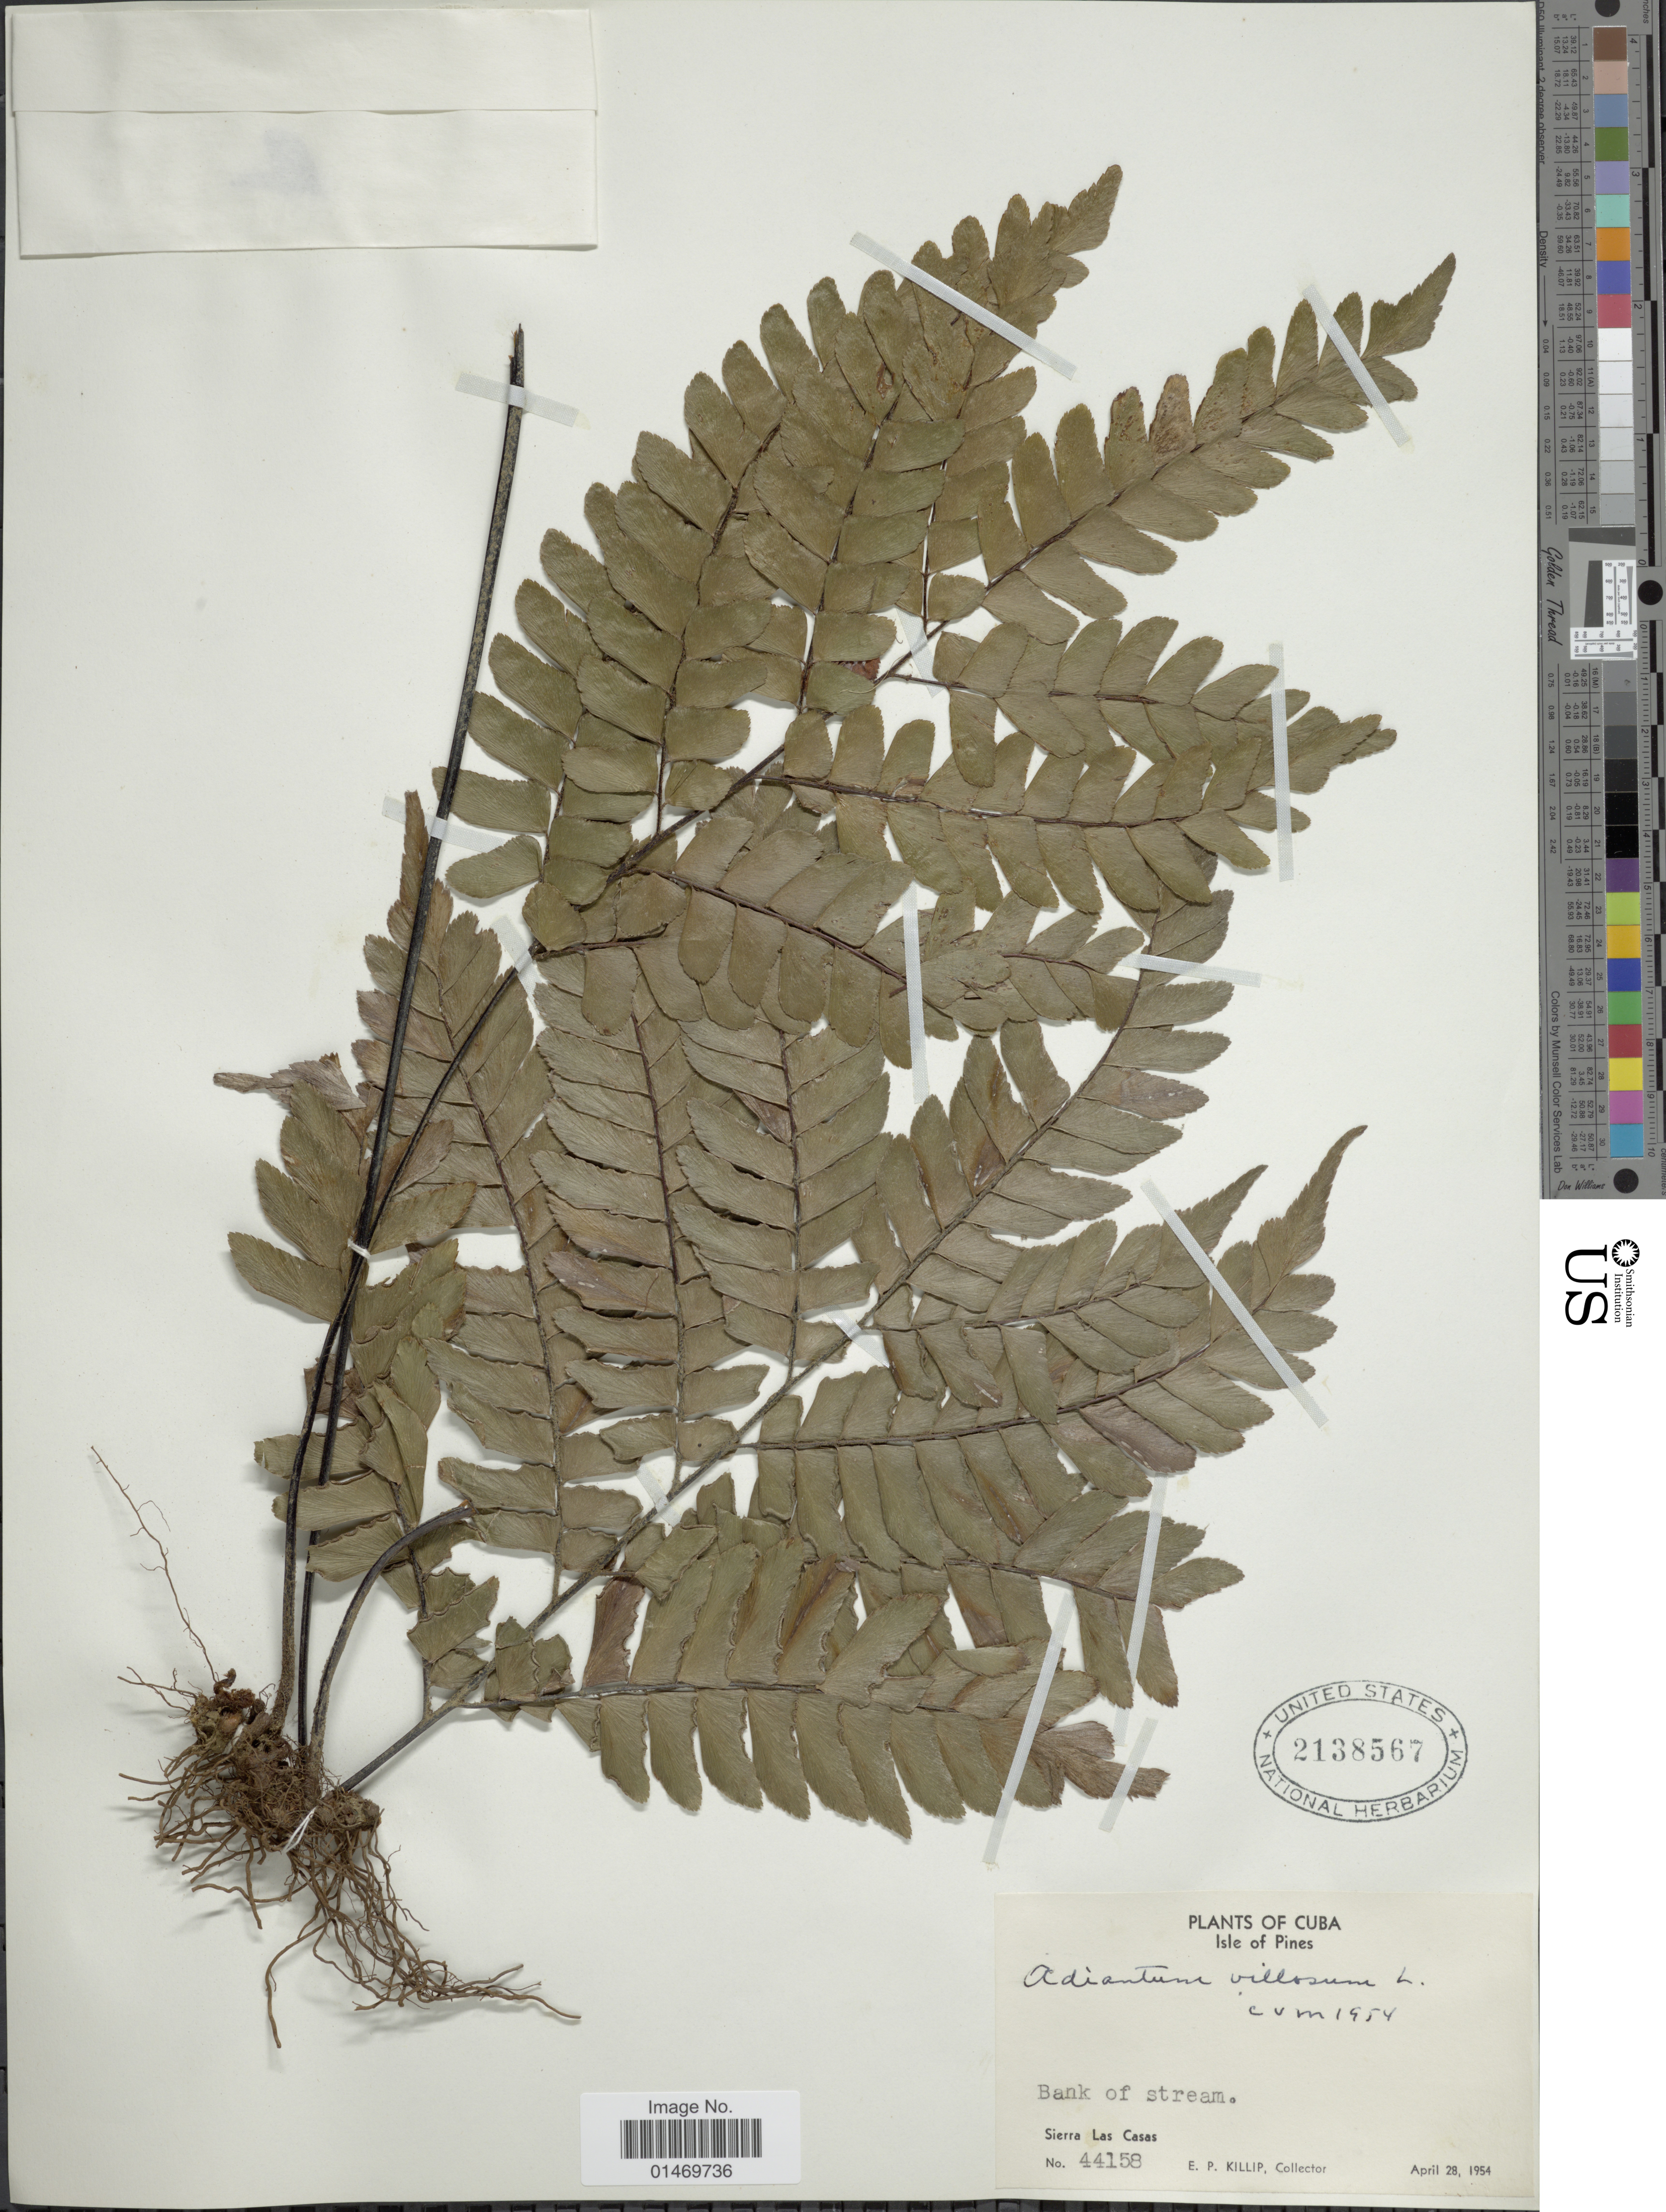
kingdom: Plantae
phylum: Tracheophyta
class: Polypodiopsida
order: Polypodiales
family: Pteridaceae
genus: Adiantum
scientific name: Adiantum villosum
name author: L.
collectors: E. P. Killip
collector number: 44158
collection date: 1954-04-28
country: Cuba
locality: Cuba, Isle of Pines, Sierra Las Casas.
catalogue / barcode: US 2138567